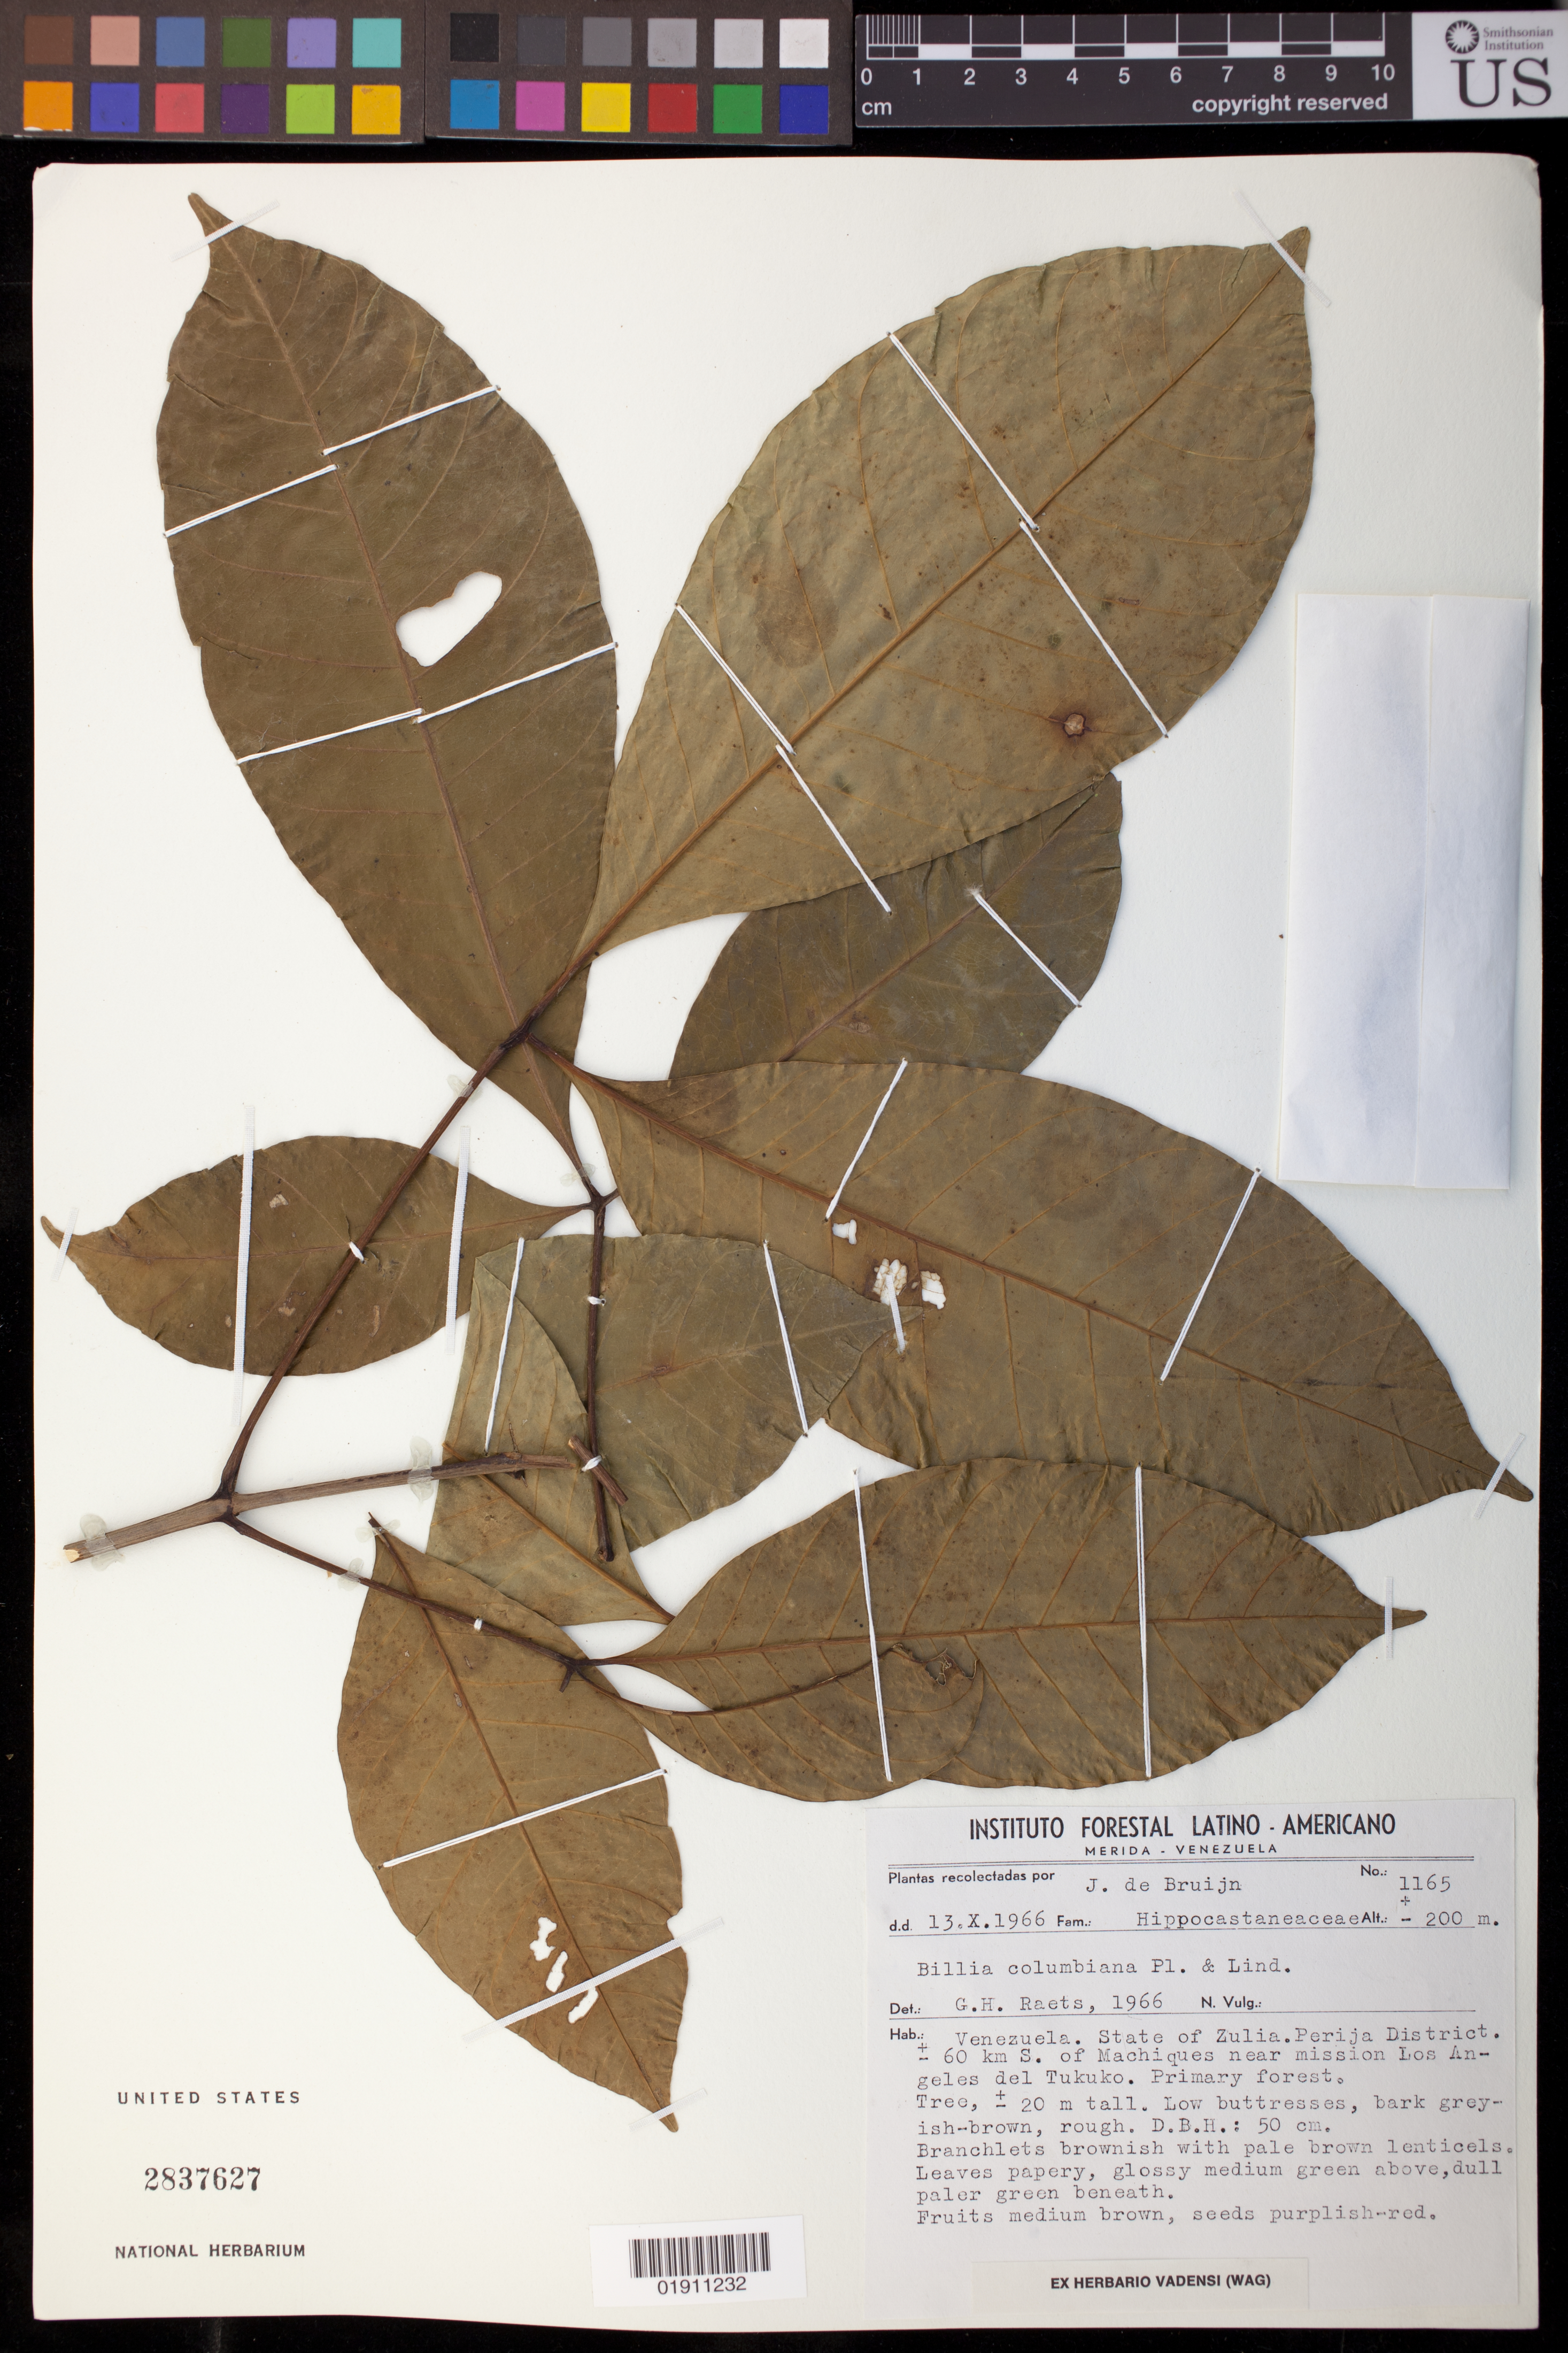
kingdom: Plantae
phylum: Tracheophyta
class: Magnoliopsida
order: Sapindales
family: Sapindaceae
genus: Billia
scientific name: Billia rosea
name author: (Planch. & Linden) C. Ulloa & P.M. Jørg.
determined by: Acevedo-Rodríguez, P., (BOT), Smithsonian Institution - National Museum of Natural History (UNITED STATES)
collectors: J. Bruijn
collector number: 1165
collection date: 1966-10-13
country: Venezuela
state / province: Zulia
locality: Perija District. +/- 60 km S. of Machiques near mission Los Angeles del Tukuko.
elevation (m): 200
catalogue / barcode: US 2837627